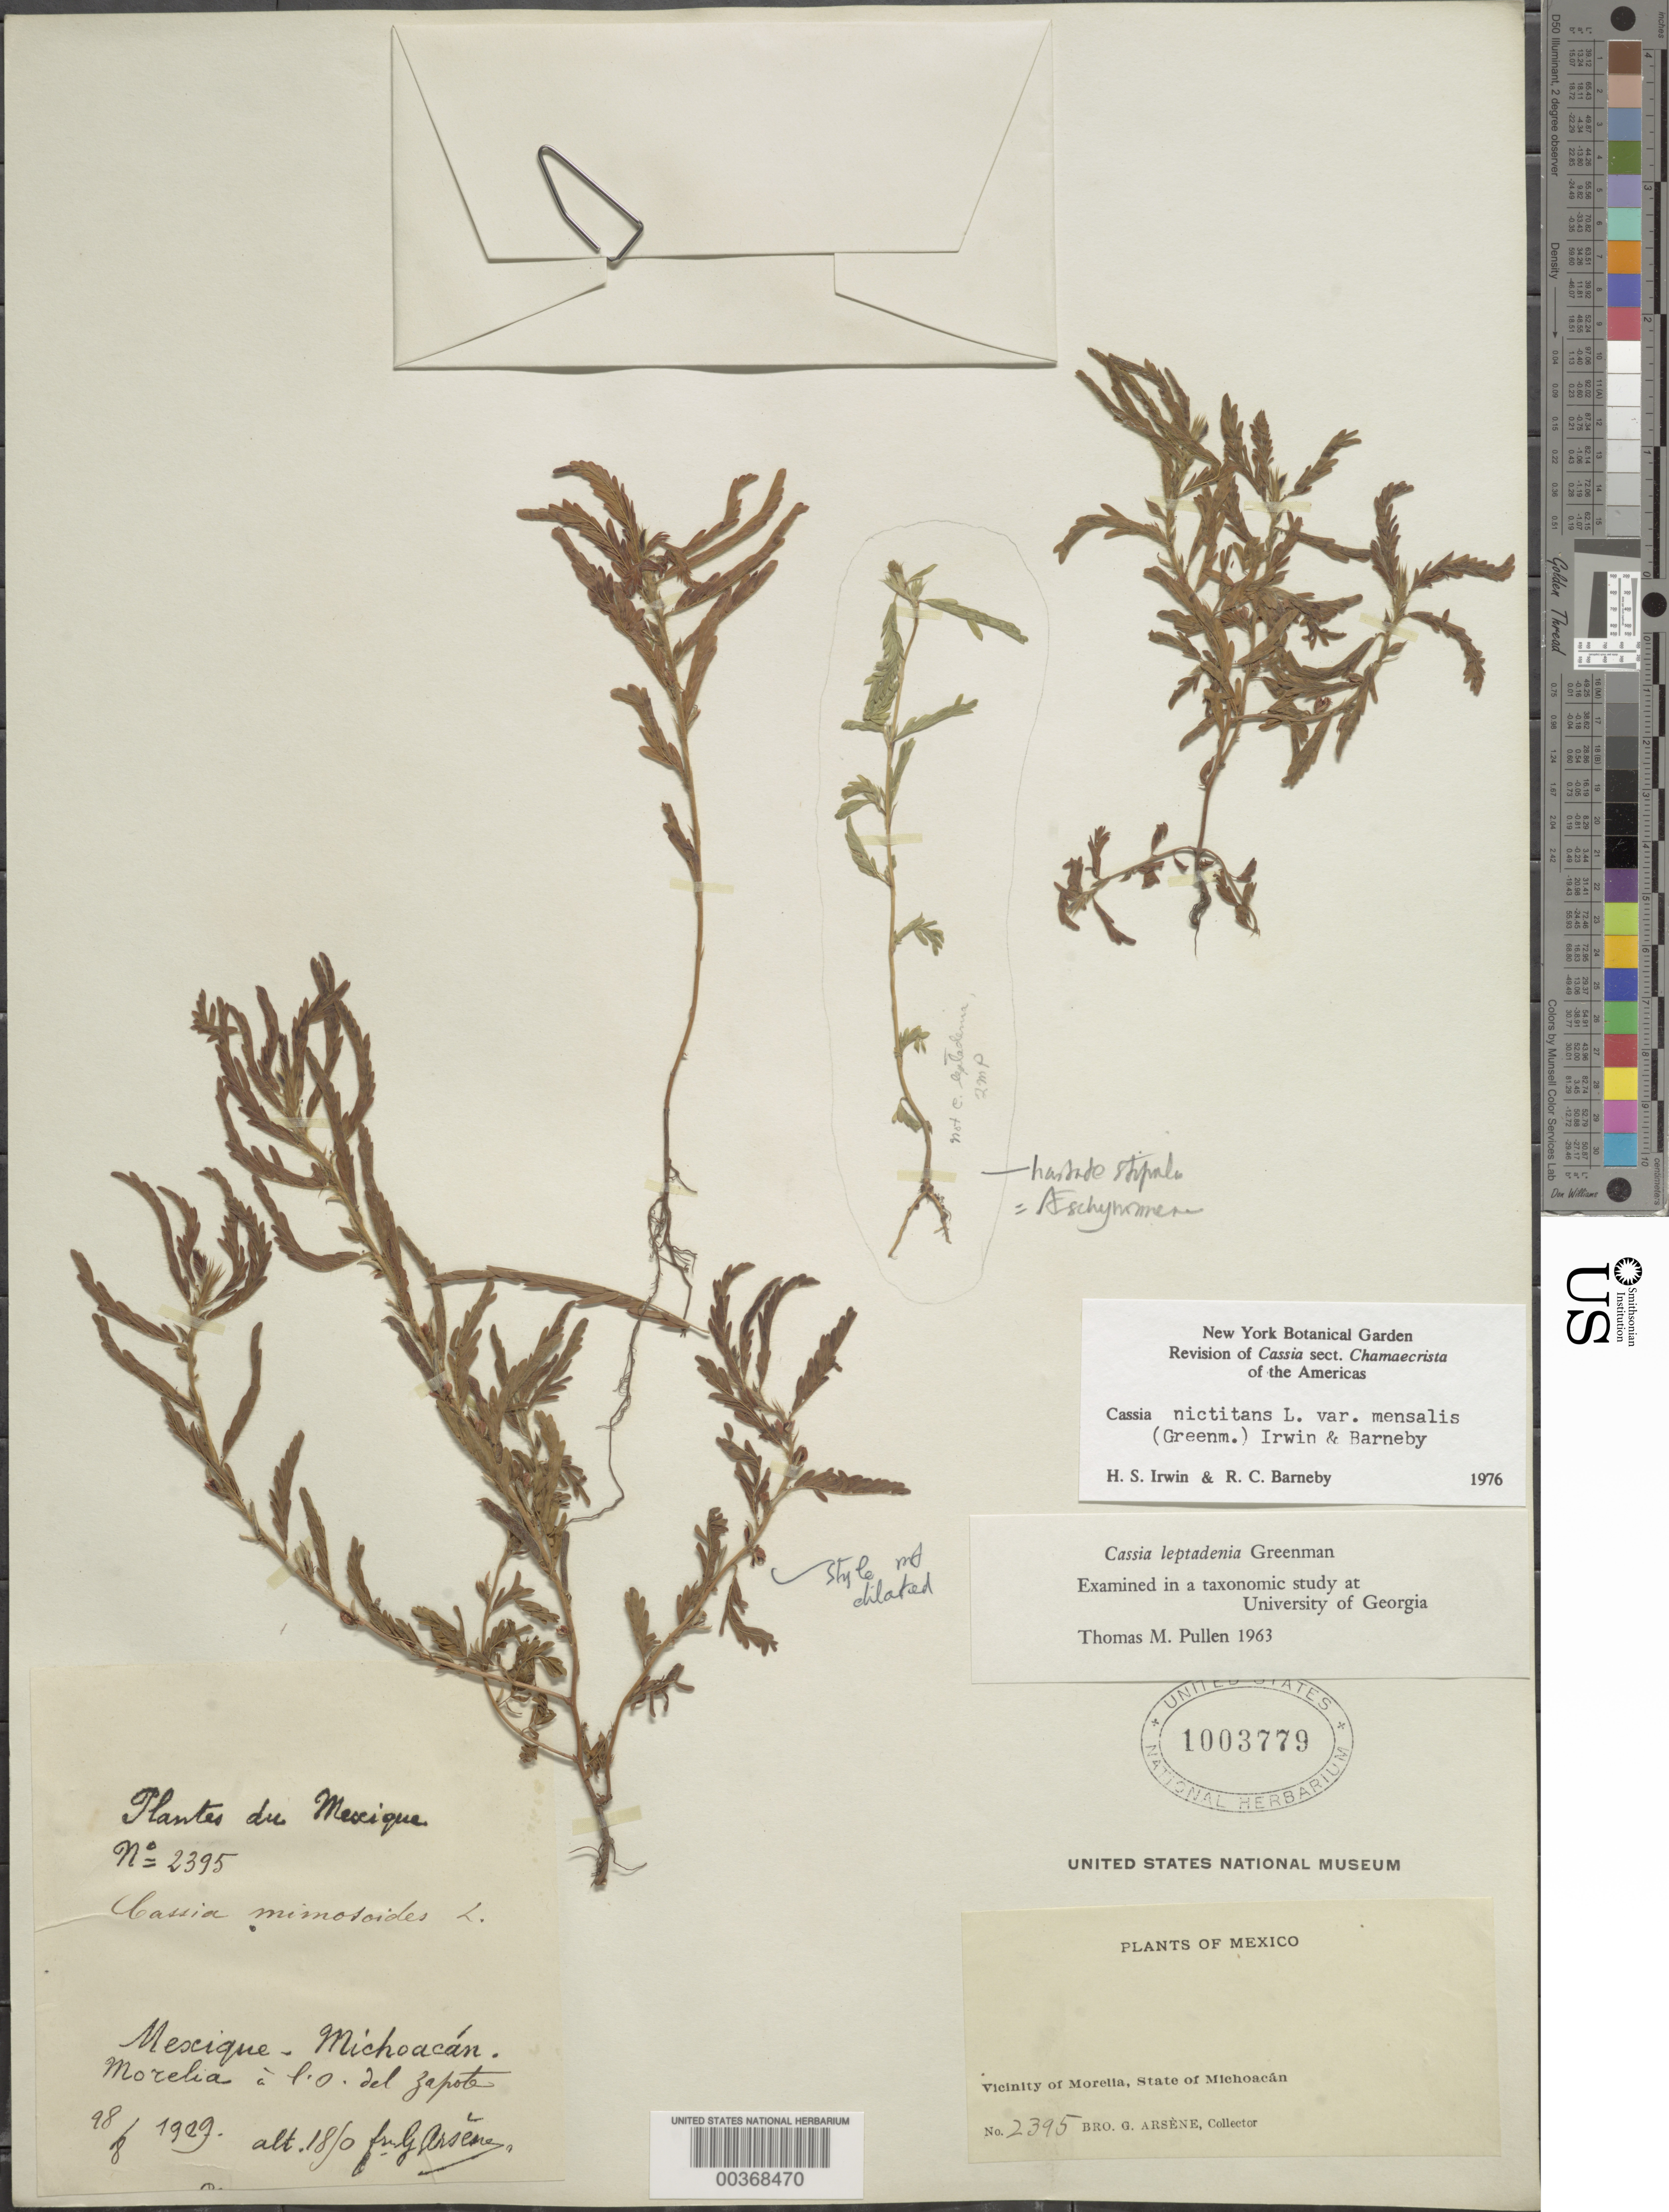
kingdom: Plantae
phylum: Tracheophyta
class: Magnoliopsida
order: Fabales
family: Fabaceae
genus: Chamaecrista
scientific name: Chamaecrista nictitans var. mensalis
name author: (Greenm.) H.S. Irwin & Barneby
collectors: Bro. G. Arsène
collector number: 2395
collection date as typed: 08 Aug 1909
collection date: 1909-08-08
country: Mexico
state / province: Michoacán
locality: Morelia; zapote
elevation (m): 1850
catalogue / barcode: US 1003779